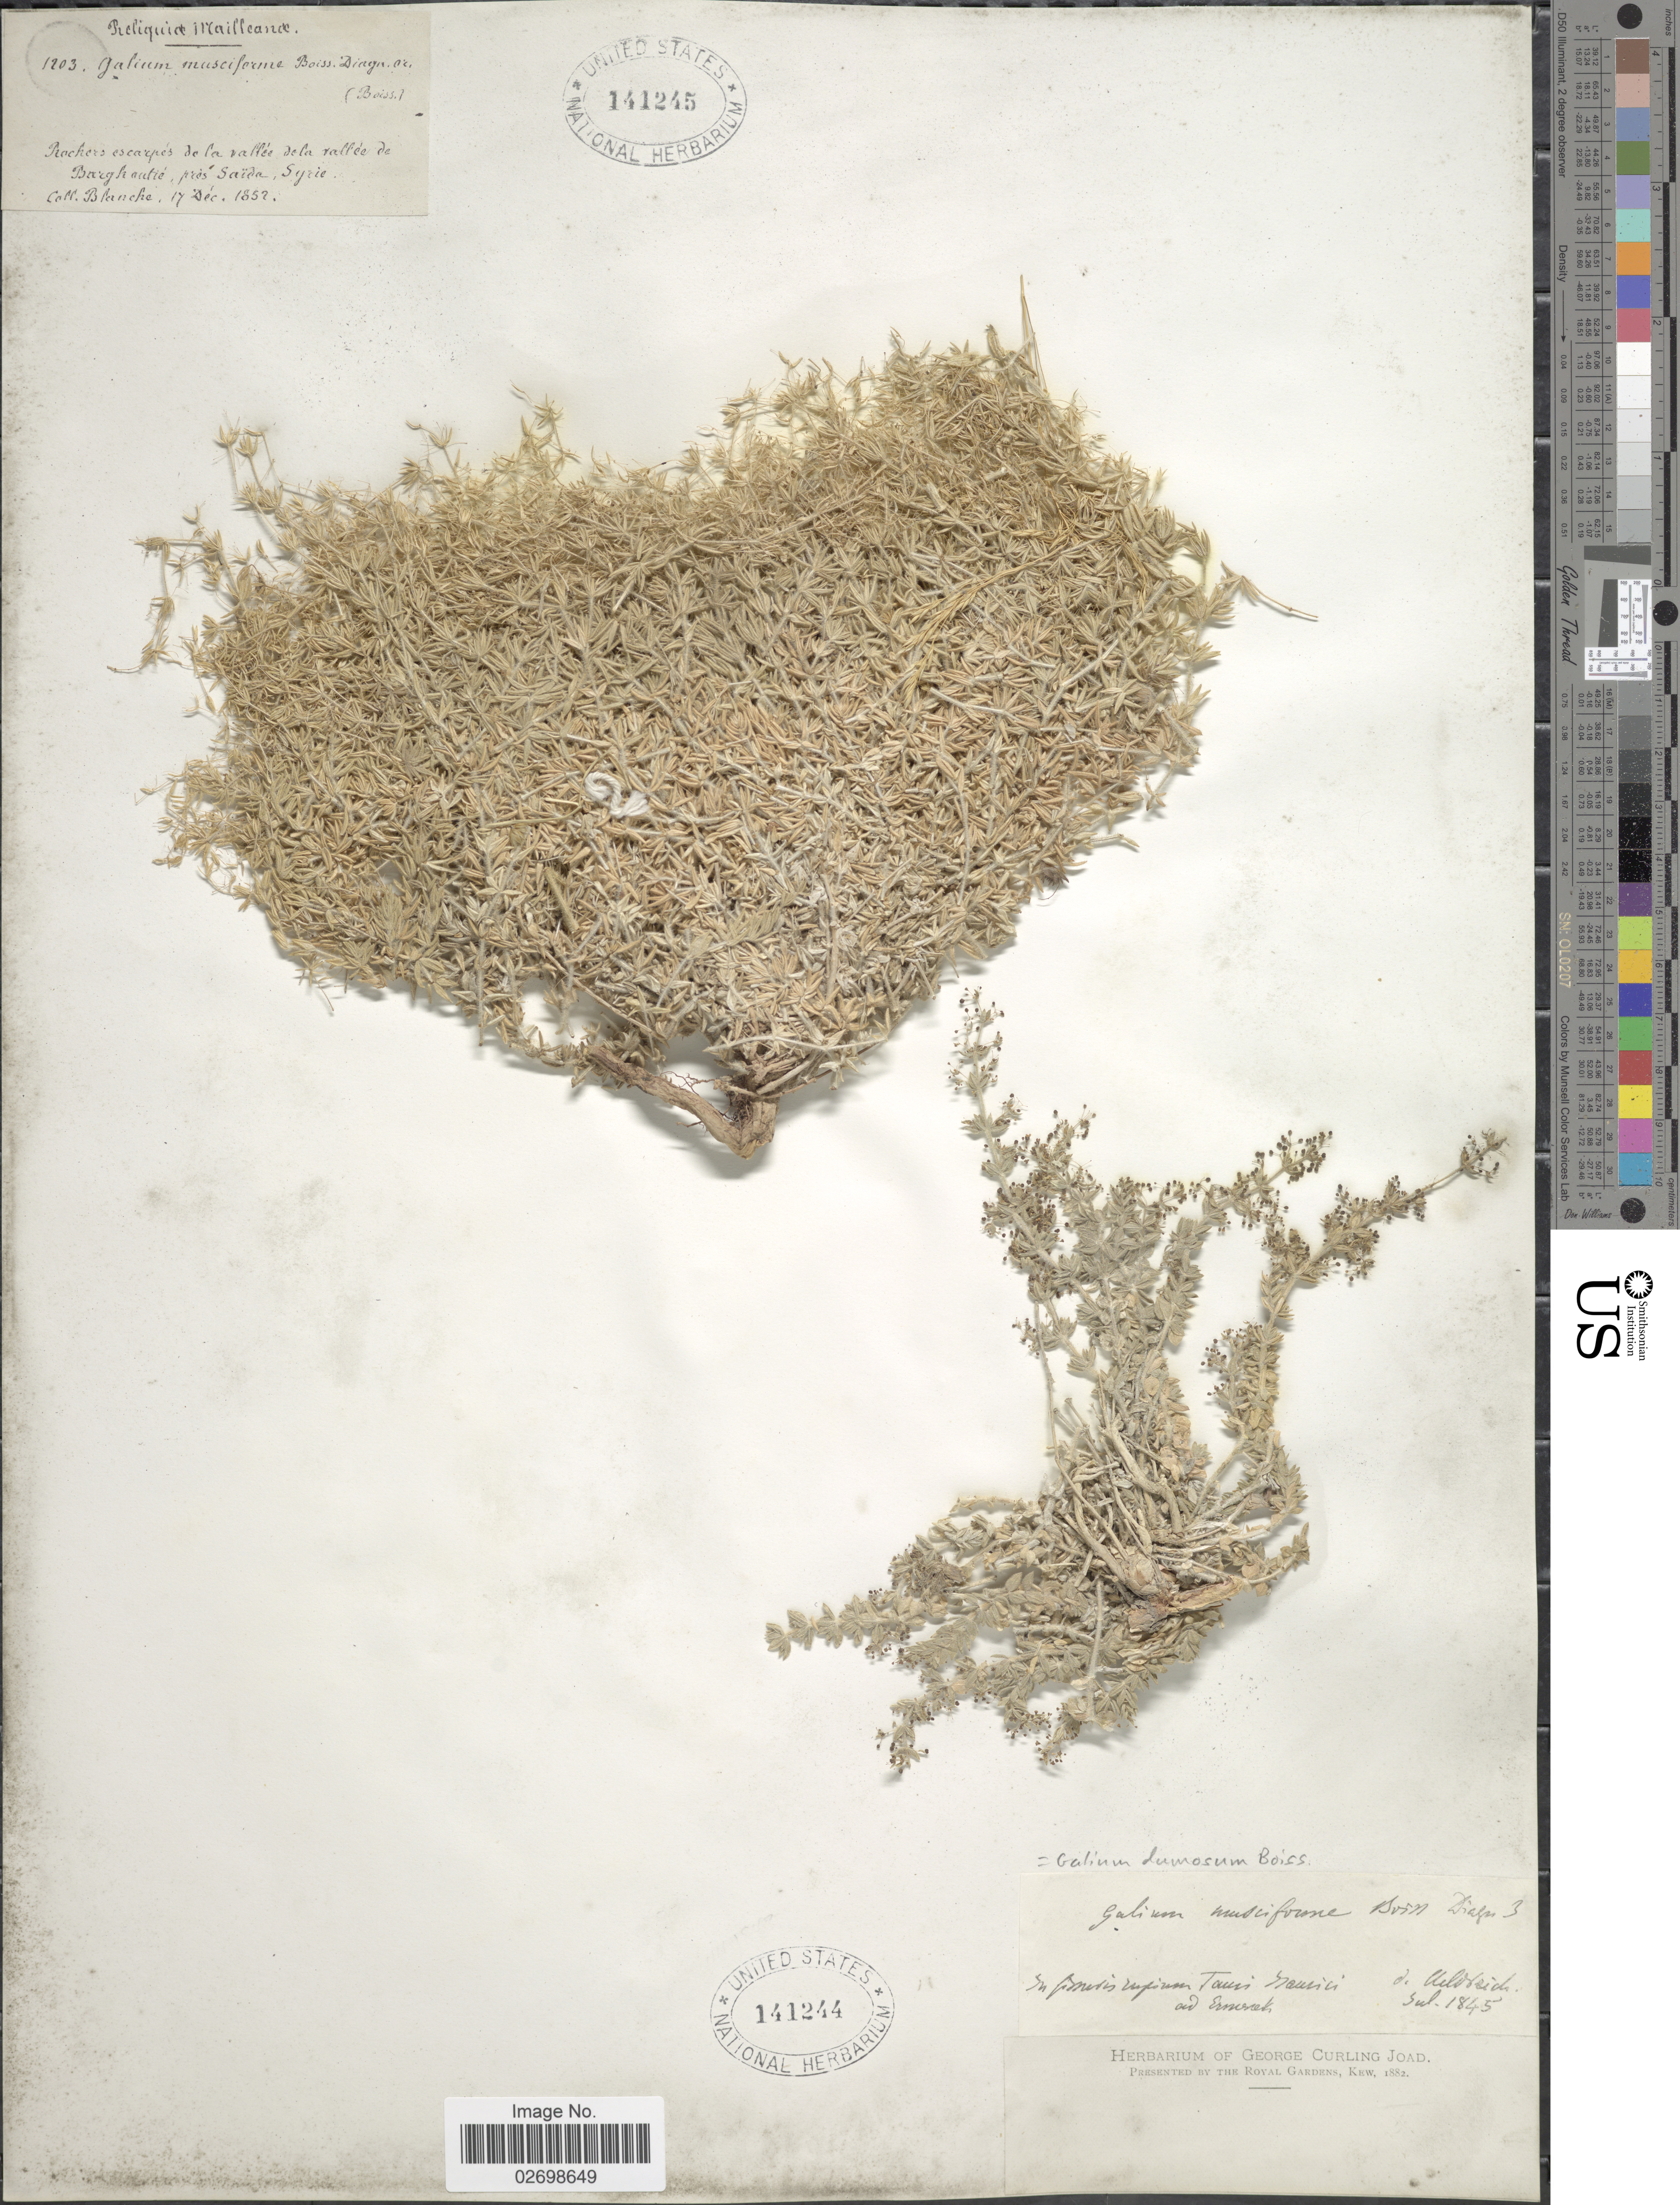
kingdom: Plantae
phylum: Tracheophyta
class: Magnoliopsida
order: Gentianales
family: Rubiaceae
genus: Galium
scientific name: Galium dumosum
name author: Boiss.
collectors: -. De Heldreich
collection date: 1845-07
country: Turkey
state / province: Karaman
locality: In pratis rupisum Tausi Nausici, ad Ermenek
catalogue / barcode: US 141244